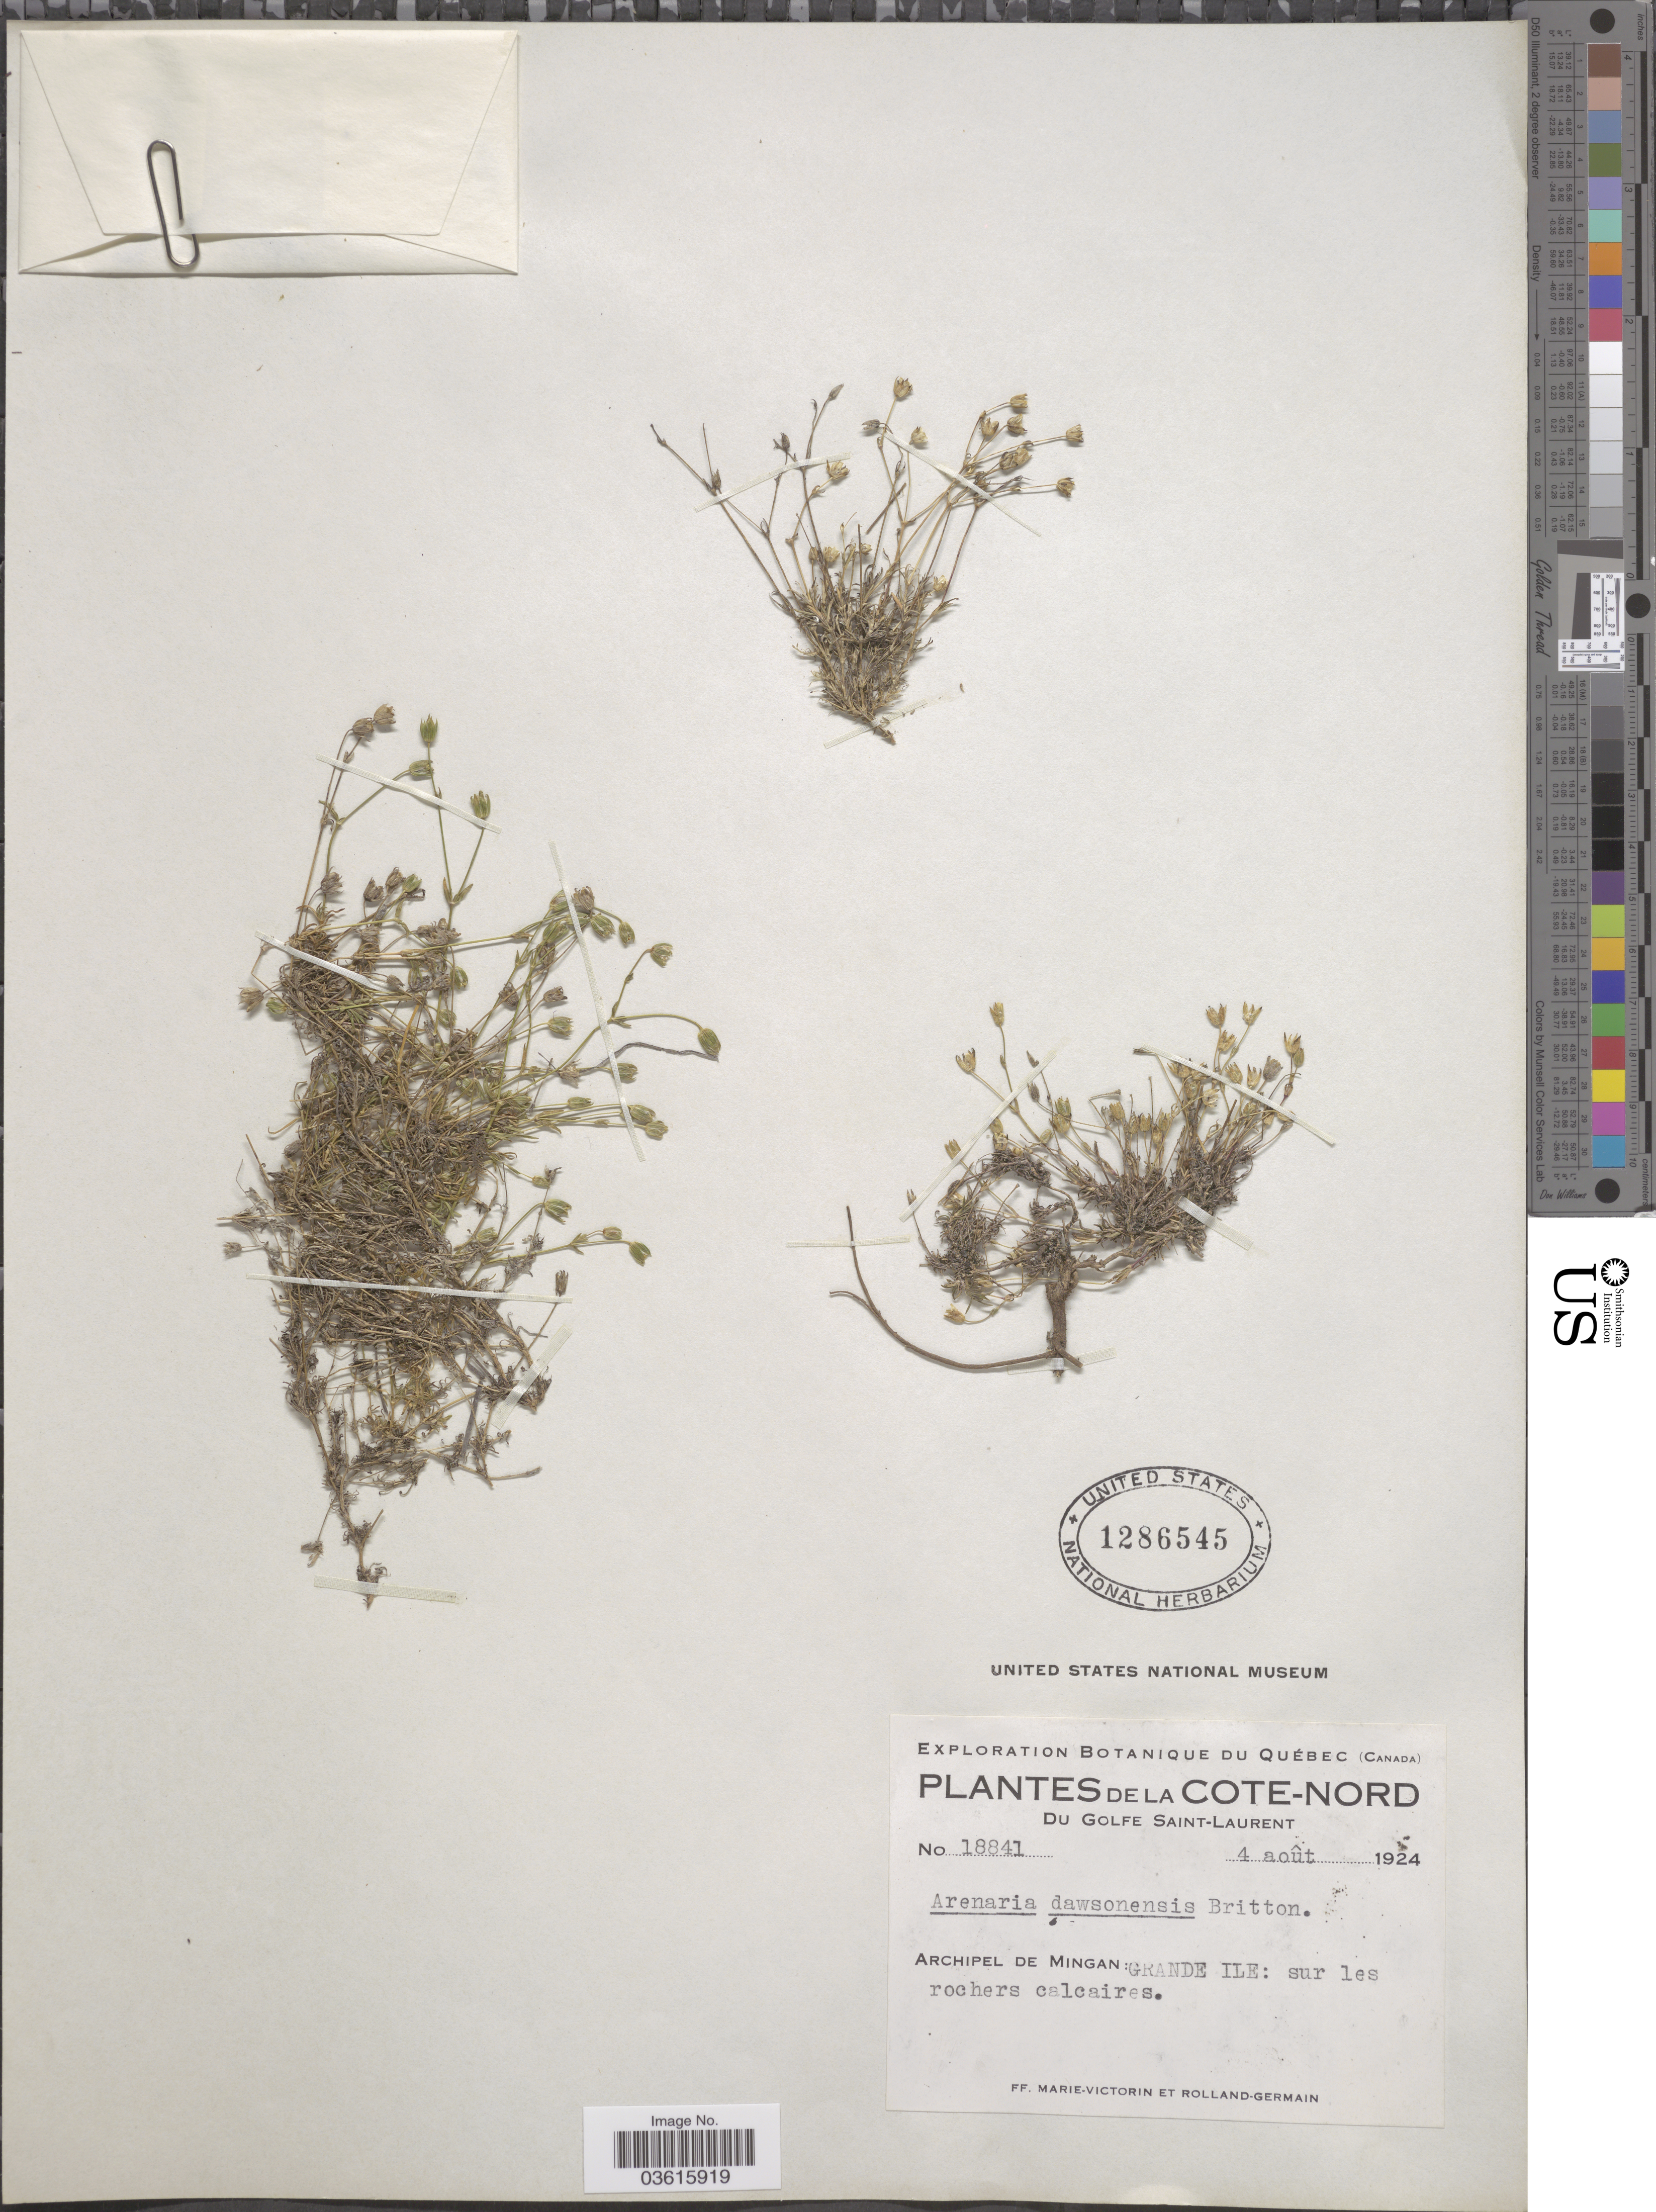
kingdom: Plantae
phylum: Tracheophyta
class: Magnoliopsida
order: Caryophyllales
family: Caryophyllaceae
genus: Minuartia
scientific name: Minuartia dawsonensis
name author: (Britton) House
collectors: F. Marie-Victorin & Rolland-Germain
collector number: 18841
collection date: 1924-08-04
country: Canada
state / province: Quebec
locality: La Cote-Nord. Du Golfe Saint-Laurent. Archipel de Mingan: Grande Ile: sur les rochers calcaires.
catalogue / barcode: US 1286545